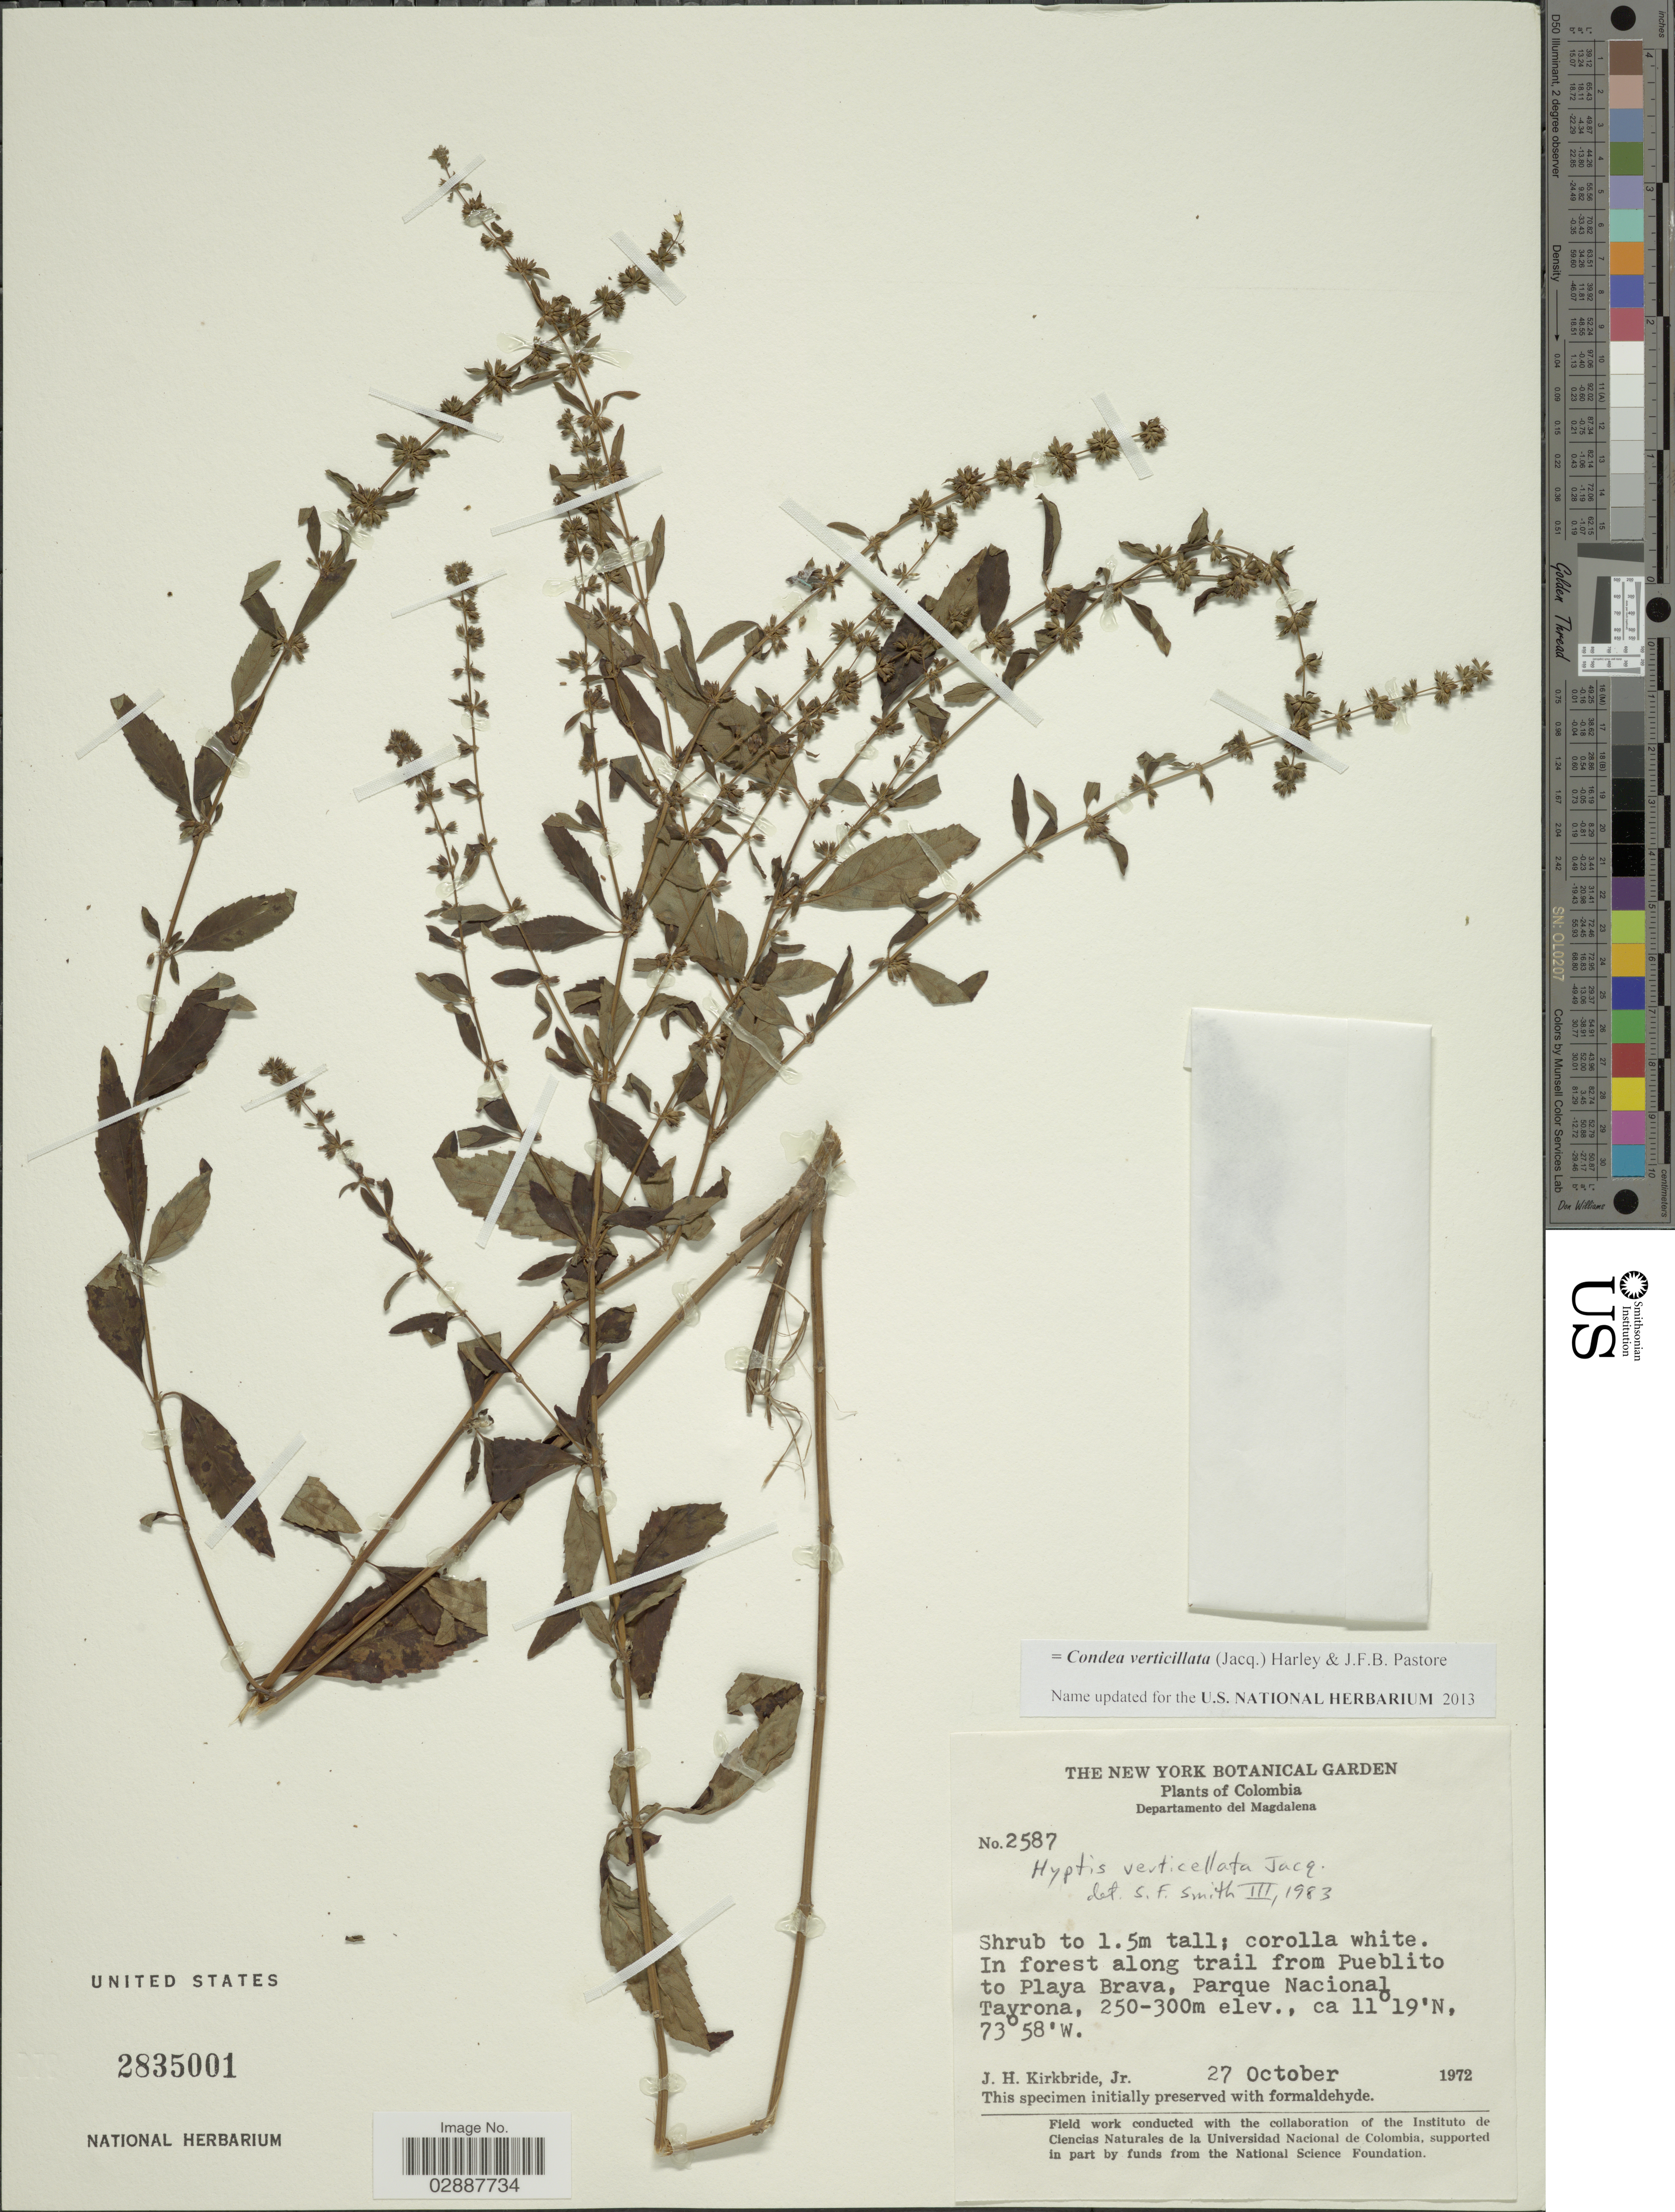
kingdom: Plantae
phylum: Tracheophyta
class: Magnoliopsida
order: Lamiales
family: Lamiaceae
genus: Condea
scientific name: Condea verticillata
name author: (Jacq.) Harley & J.F.B. Pastore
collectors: J. H. Kirkbride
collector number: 2587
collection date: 1972-10-27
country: Colombia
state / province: Magdalena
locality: Departamento del Magdalena. In forest along trail from Pueblito to Playa Brava.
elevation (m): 250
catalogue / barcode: US 2835001